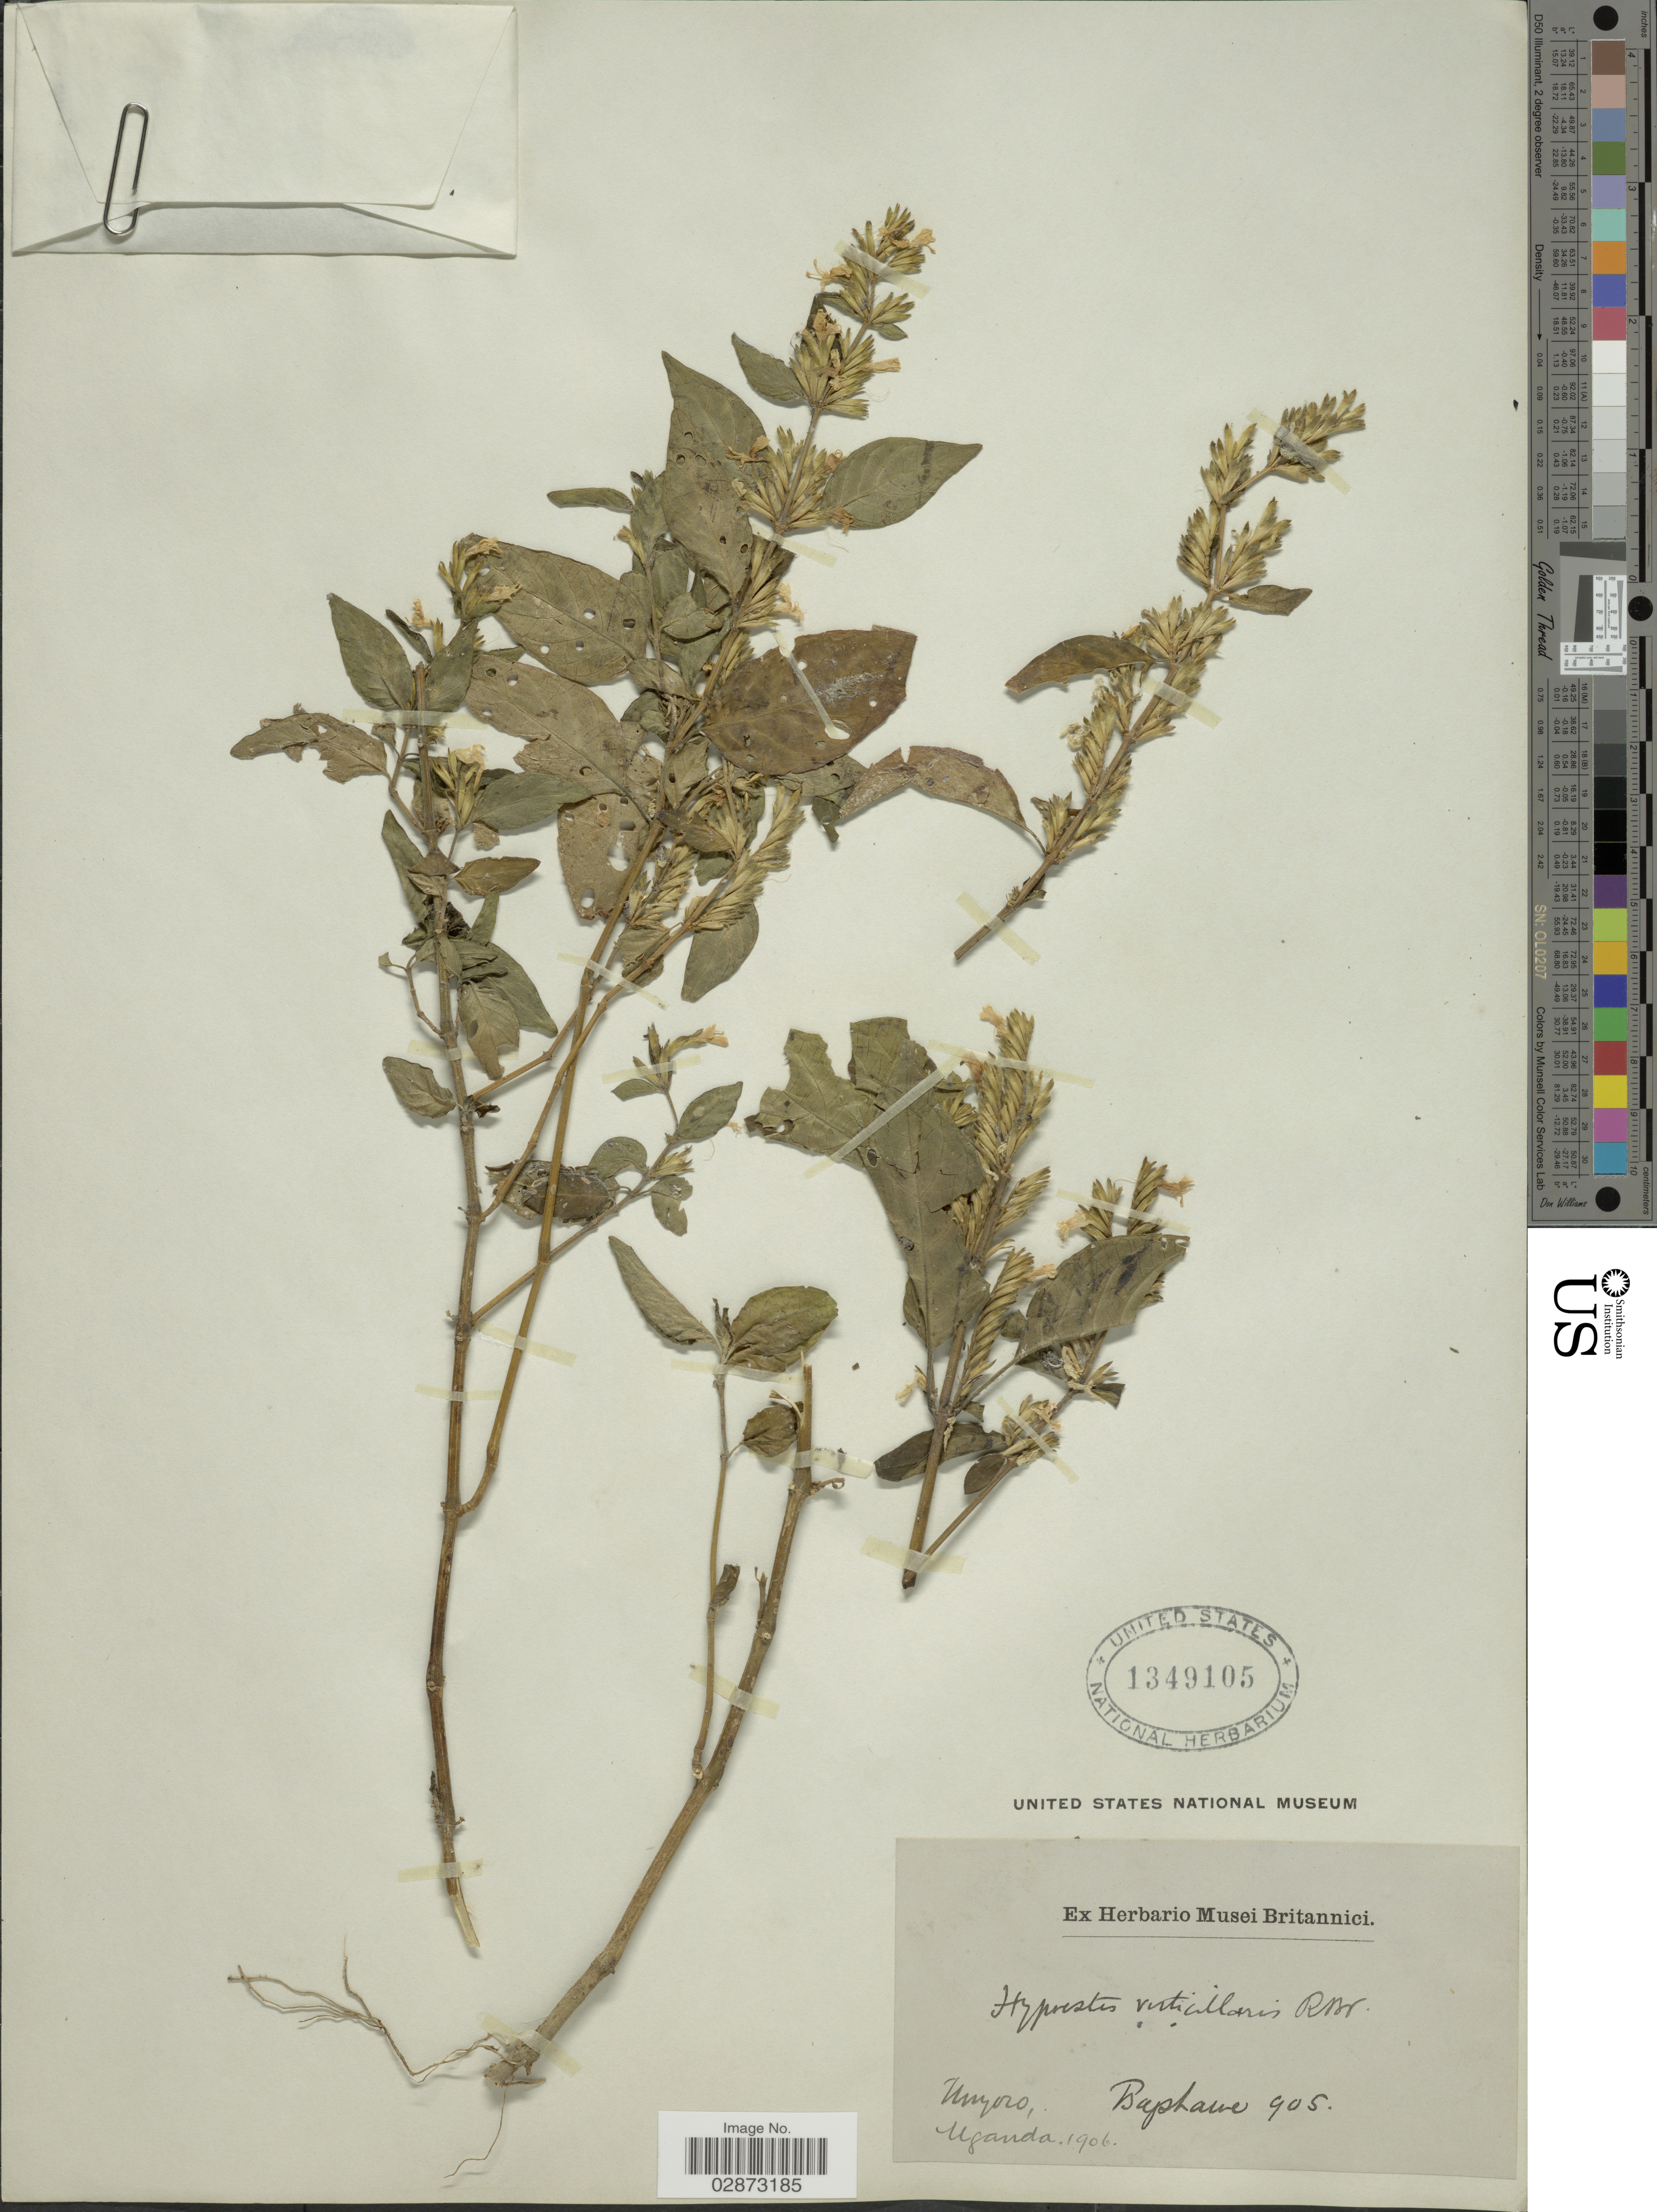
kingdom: Plantae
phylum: Tracheophyta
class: Magnoliopsida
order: Lamiales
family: Acanthaceae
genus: Hypoestes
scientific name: Hypoestes verticillaris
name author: (L. f.) Sol.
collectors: Bagshawe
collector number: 905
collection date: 1906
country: Uganda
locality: Unyoro.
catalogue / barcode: US 1349105